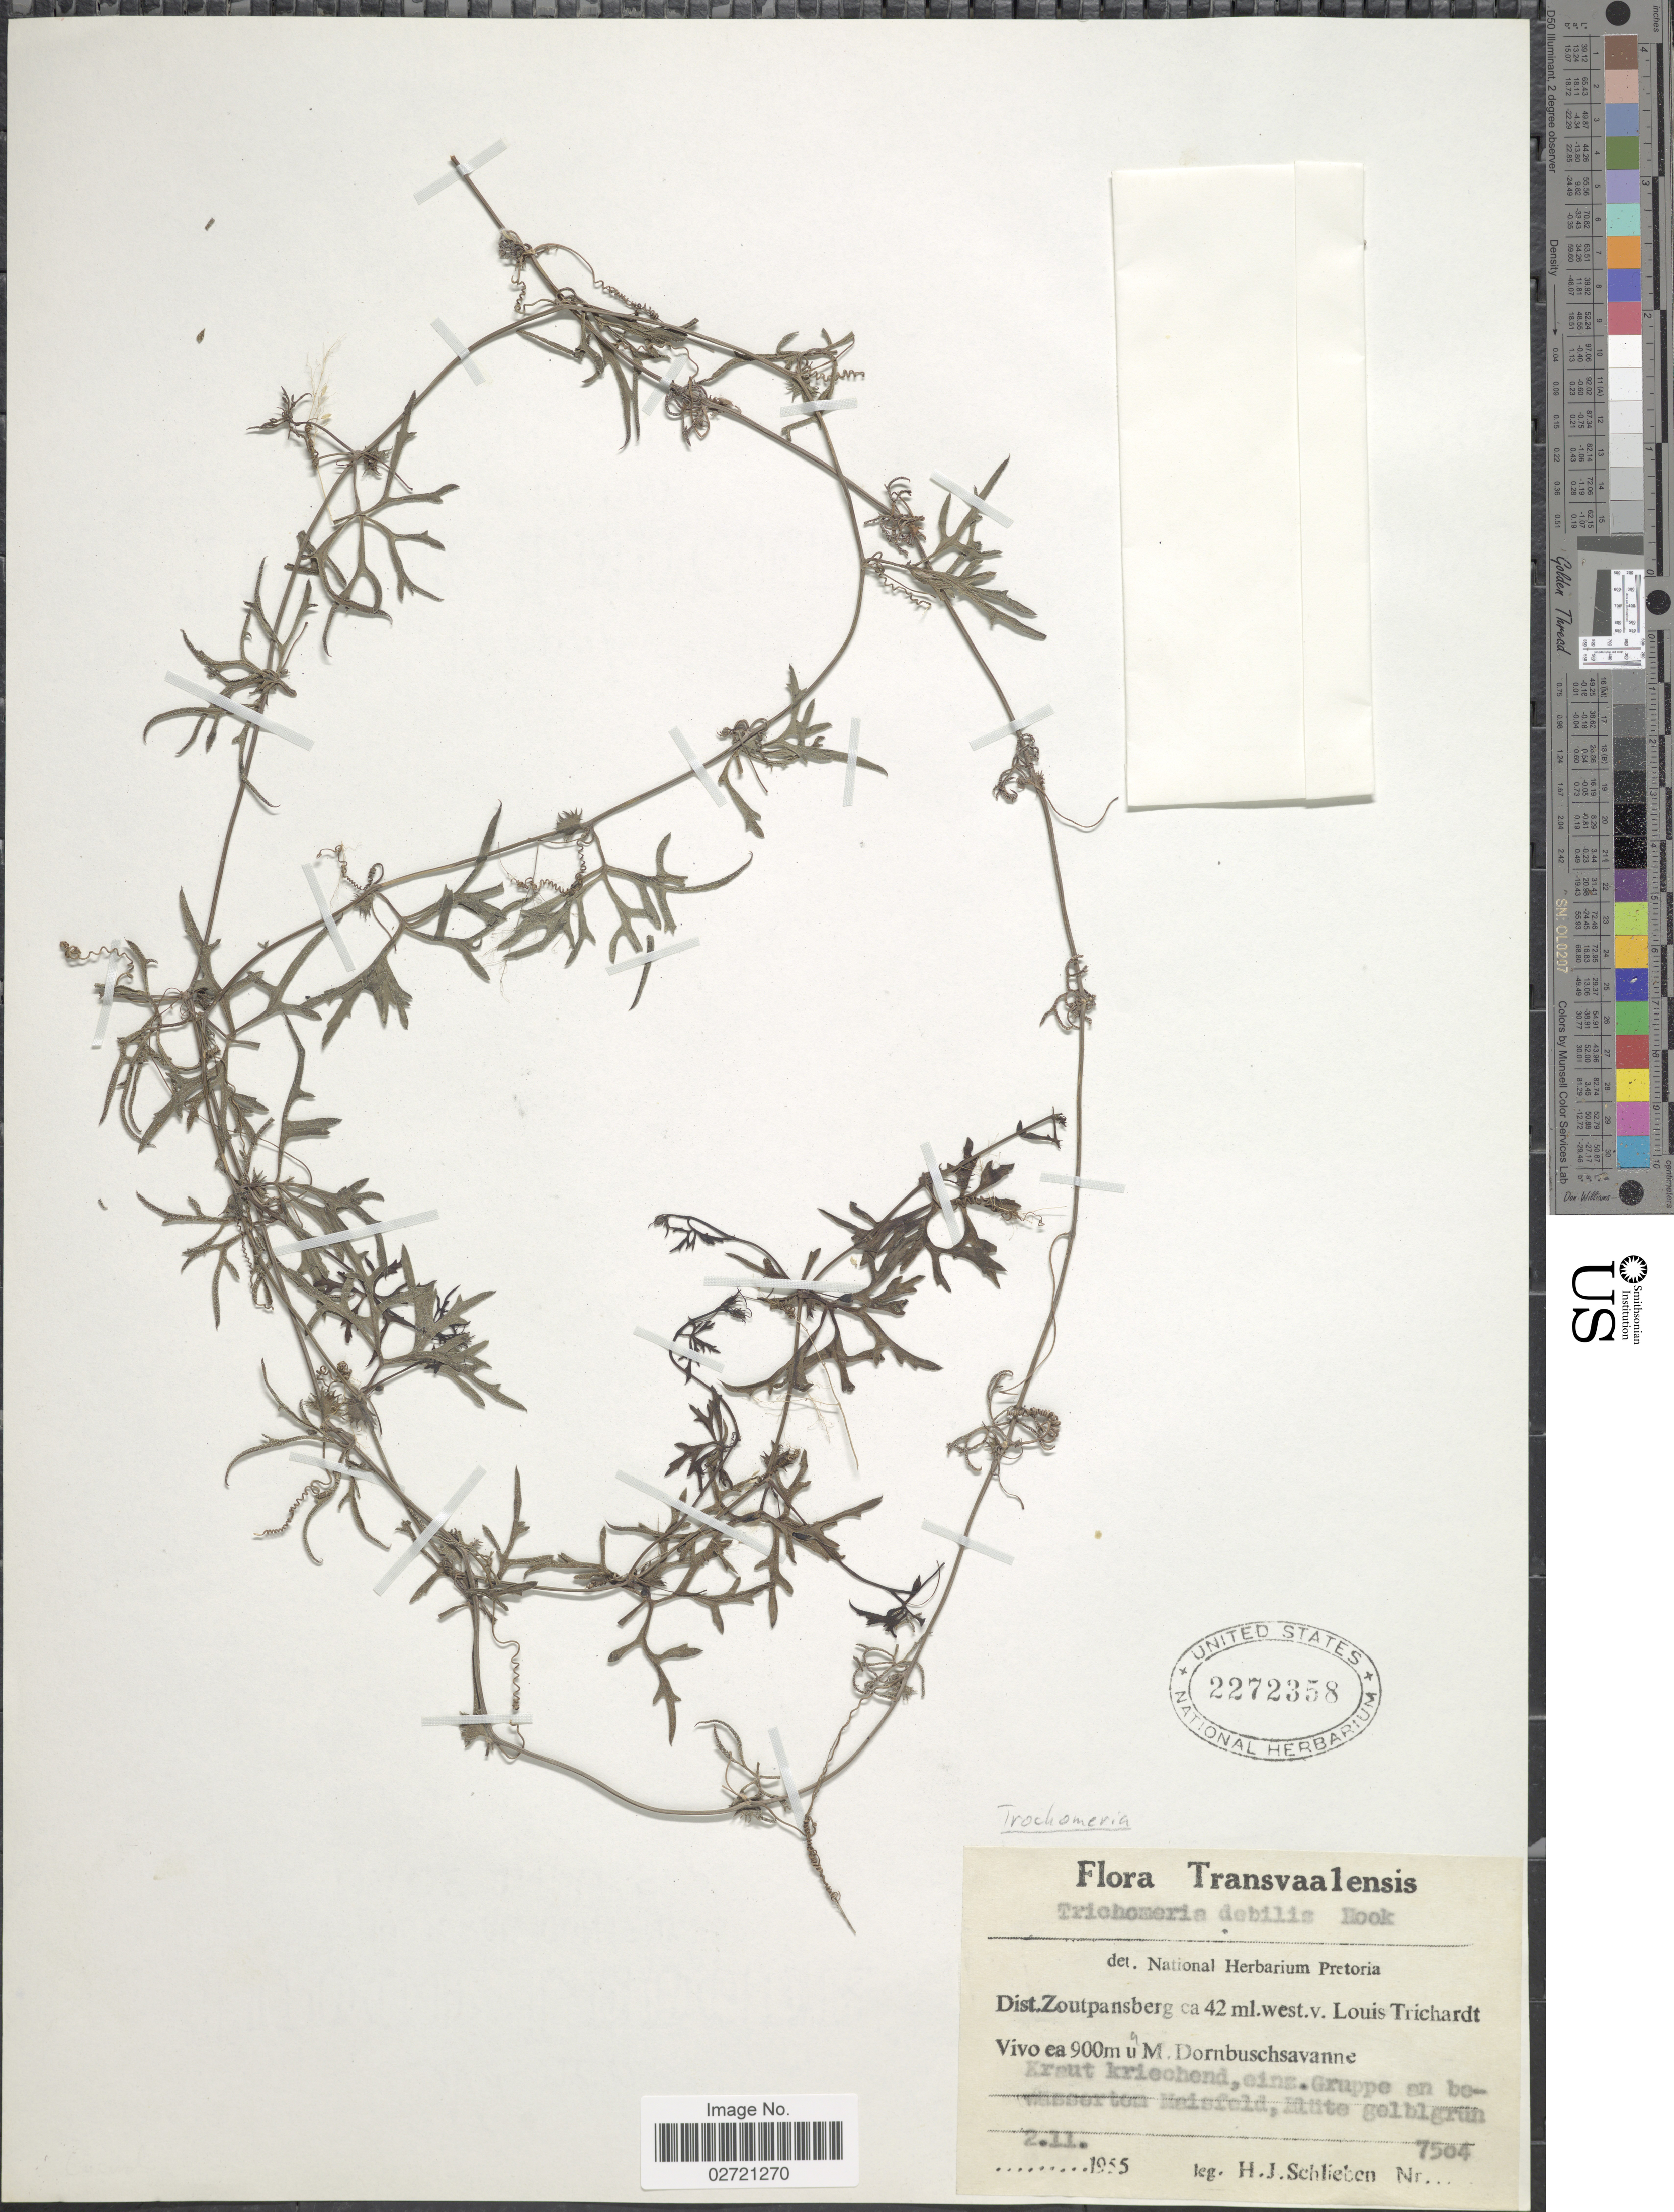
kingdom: Plantae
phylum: Tracheophyta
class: Magnoliopsida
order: Cucurbitales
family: Cucurbitaceae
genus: Trochomeria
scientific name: Trochomeria debilis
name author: Hook. f.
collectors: H. J. Schlieben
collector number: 7504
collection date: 1955-11-02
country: South Africa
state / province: Limpopo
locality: Transvaalensis. Dist. Zoutpansberg ca 42 ml. west.v. Louis Trichardt, Vivo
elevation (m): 900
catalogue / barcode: US 2272358